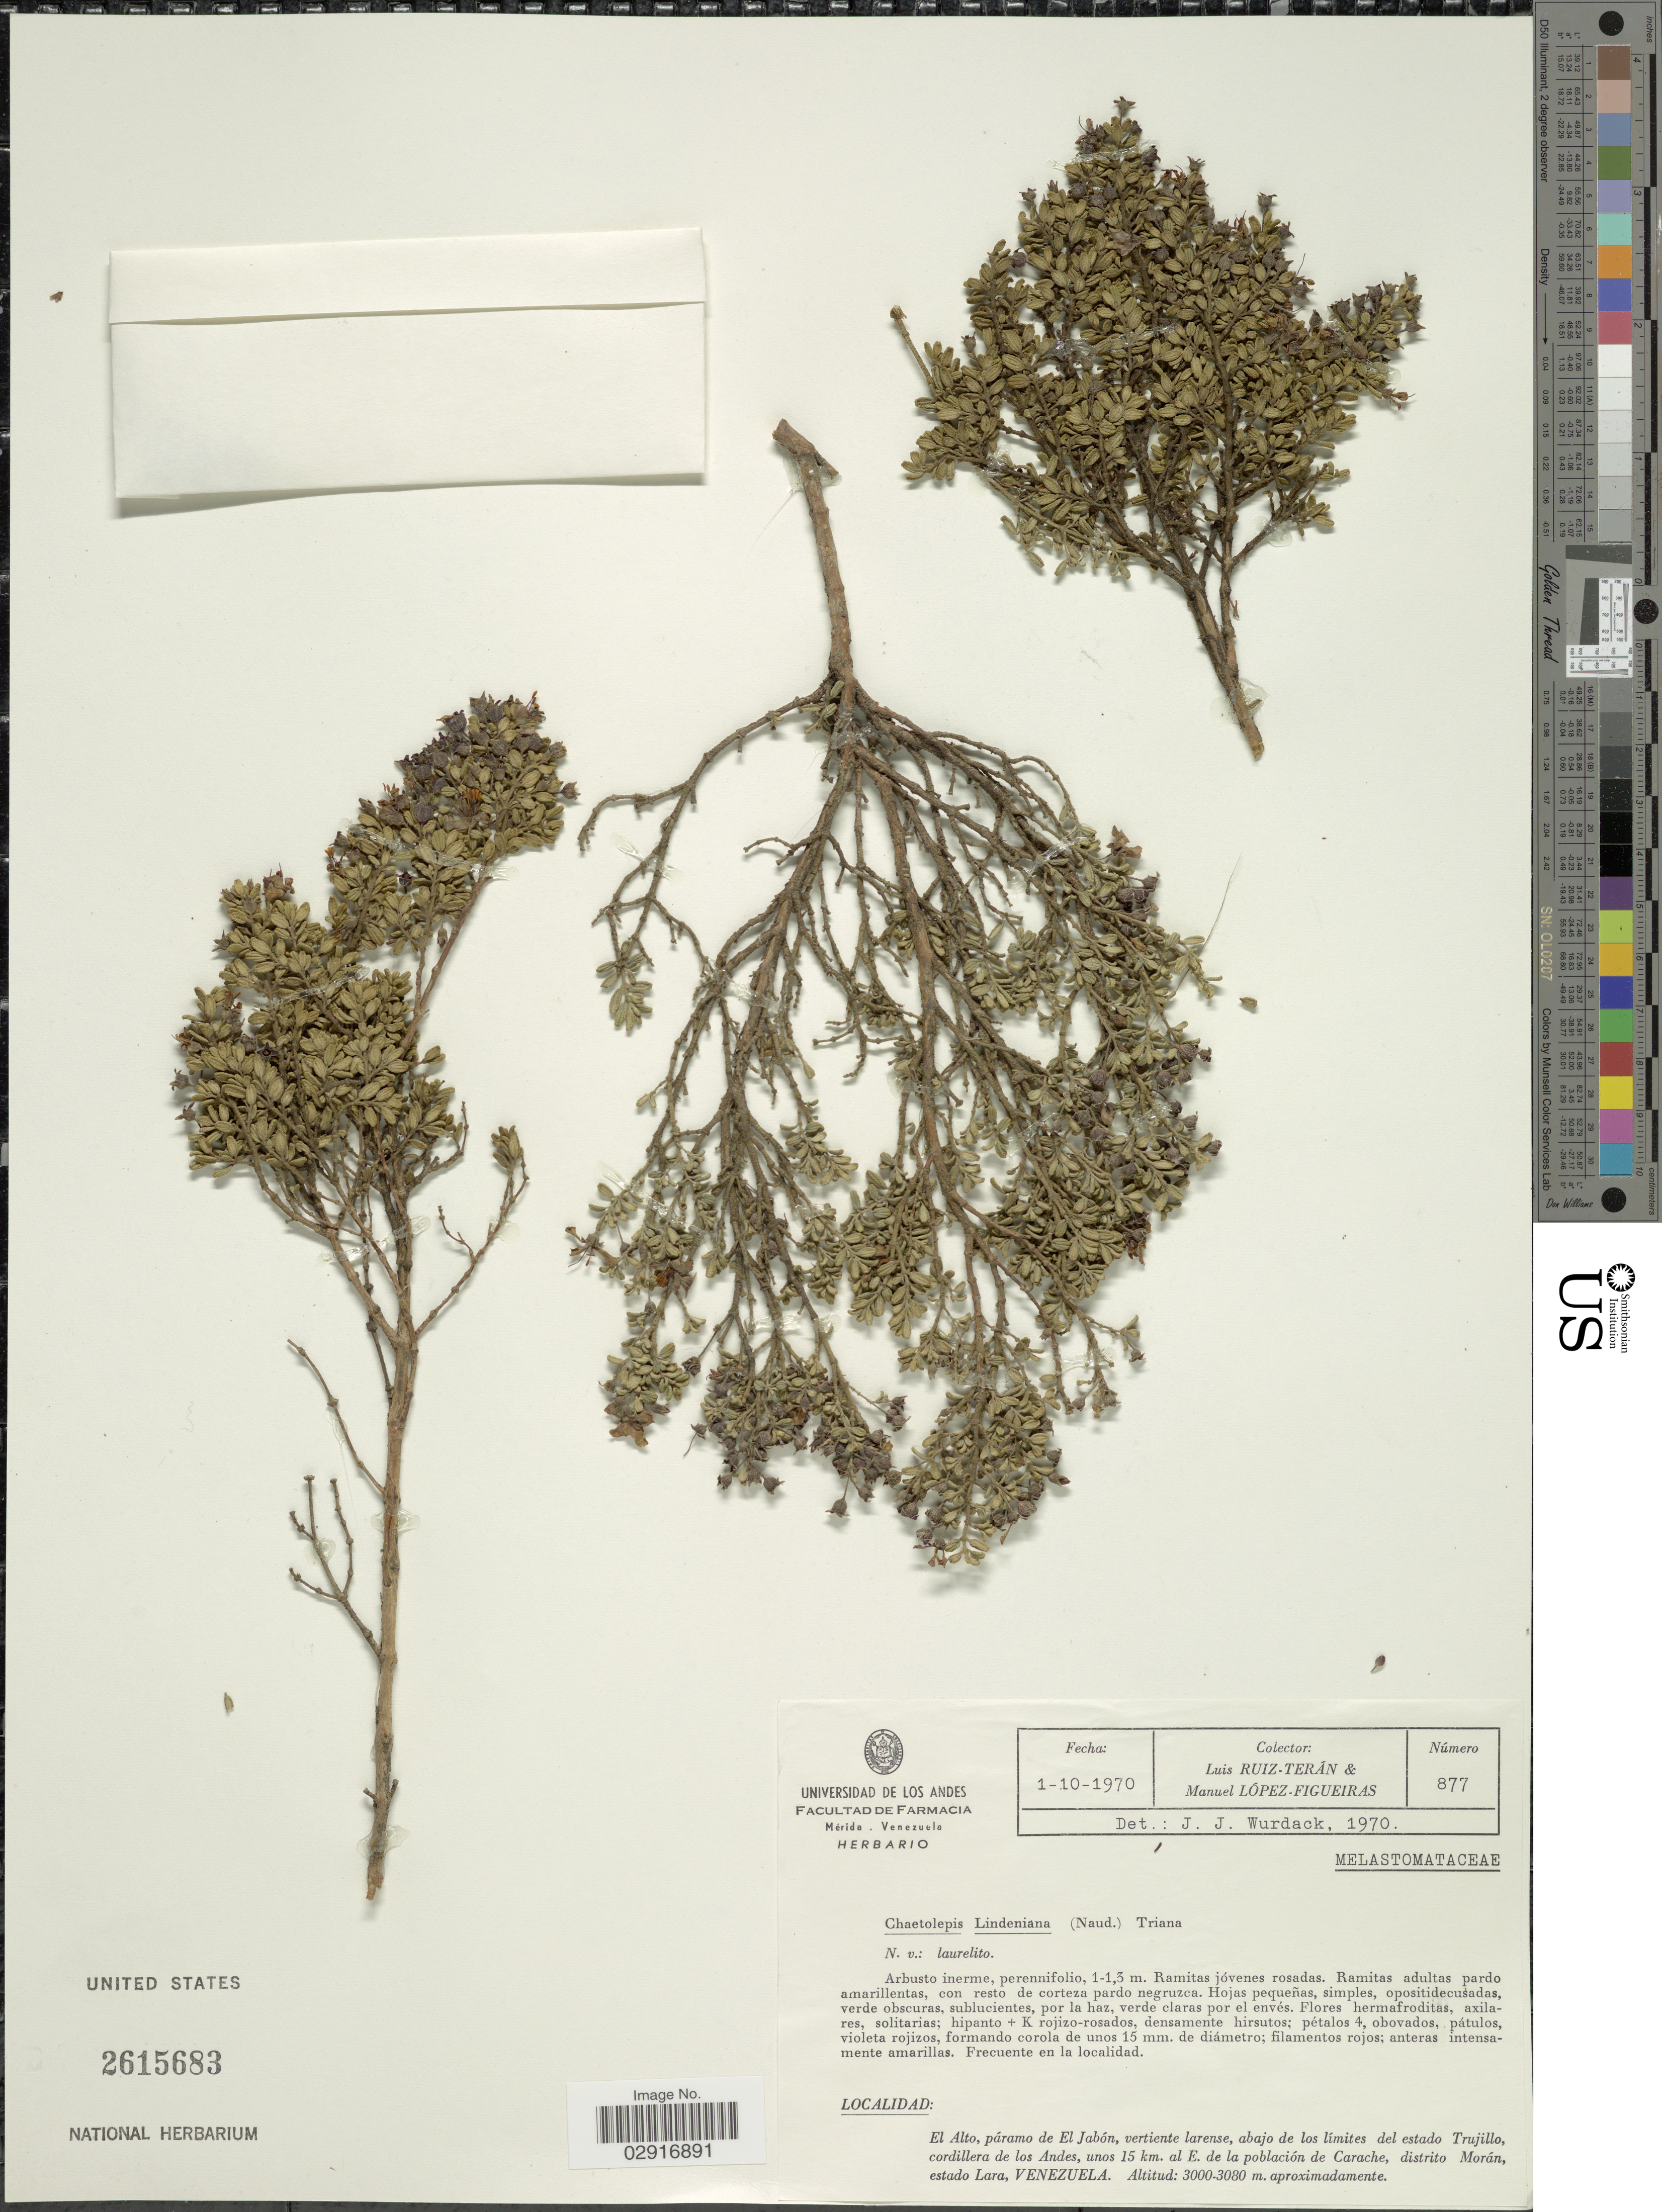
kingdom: Plantae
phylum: Tracheophyta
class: Magnoliopsida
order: Myrtales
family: Melastomataceae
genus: Chaetolepis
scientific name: Chaetolepis lindeniana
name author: (Naudin) Triana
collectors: L. Teran & M. López Figueiras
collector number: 877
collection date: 1970-10-01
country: Venezuela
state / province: Lara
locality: El Alto, páramo de El Jabón, vertiente larense, abajo de los límites del estado Trujillo, cordillera de los Andes, unos 15 km. al E. de la pobación de Carache, distrito Morán.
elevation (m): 3000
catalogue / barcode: US 2615683